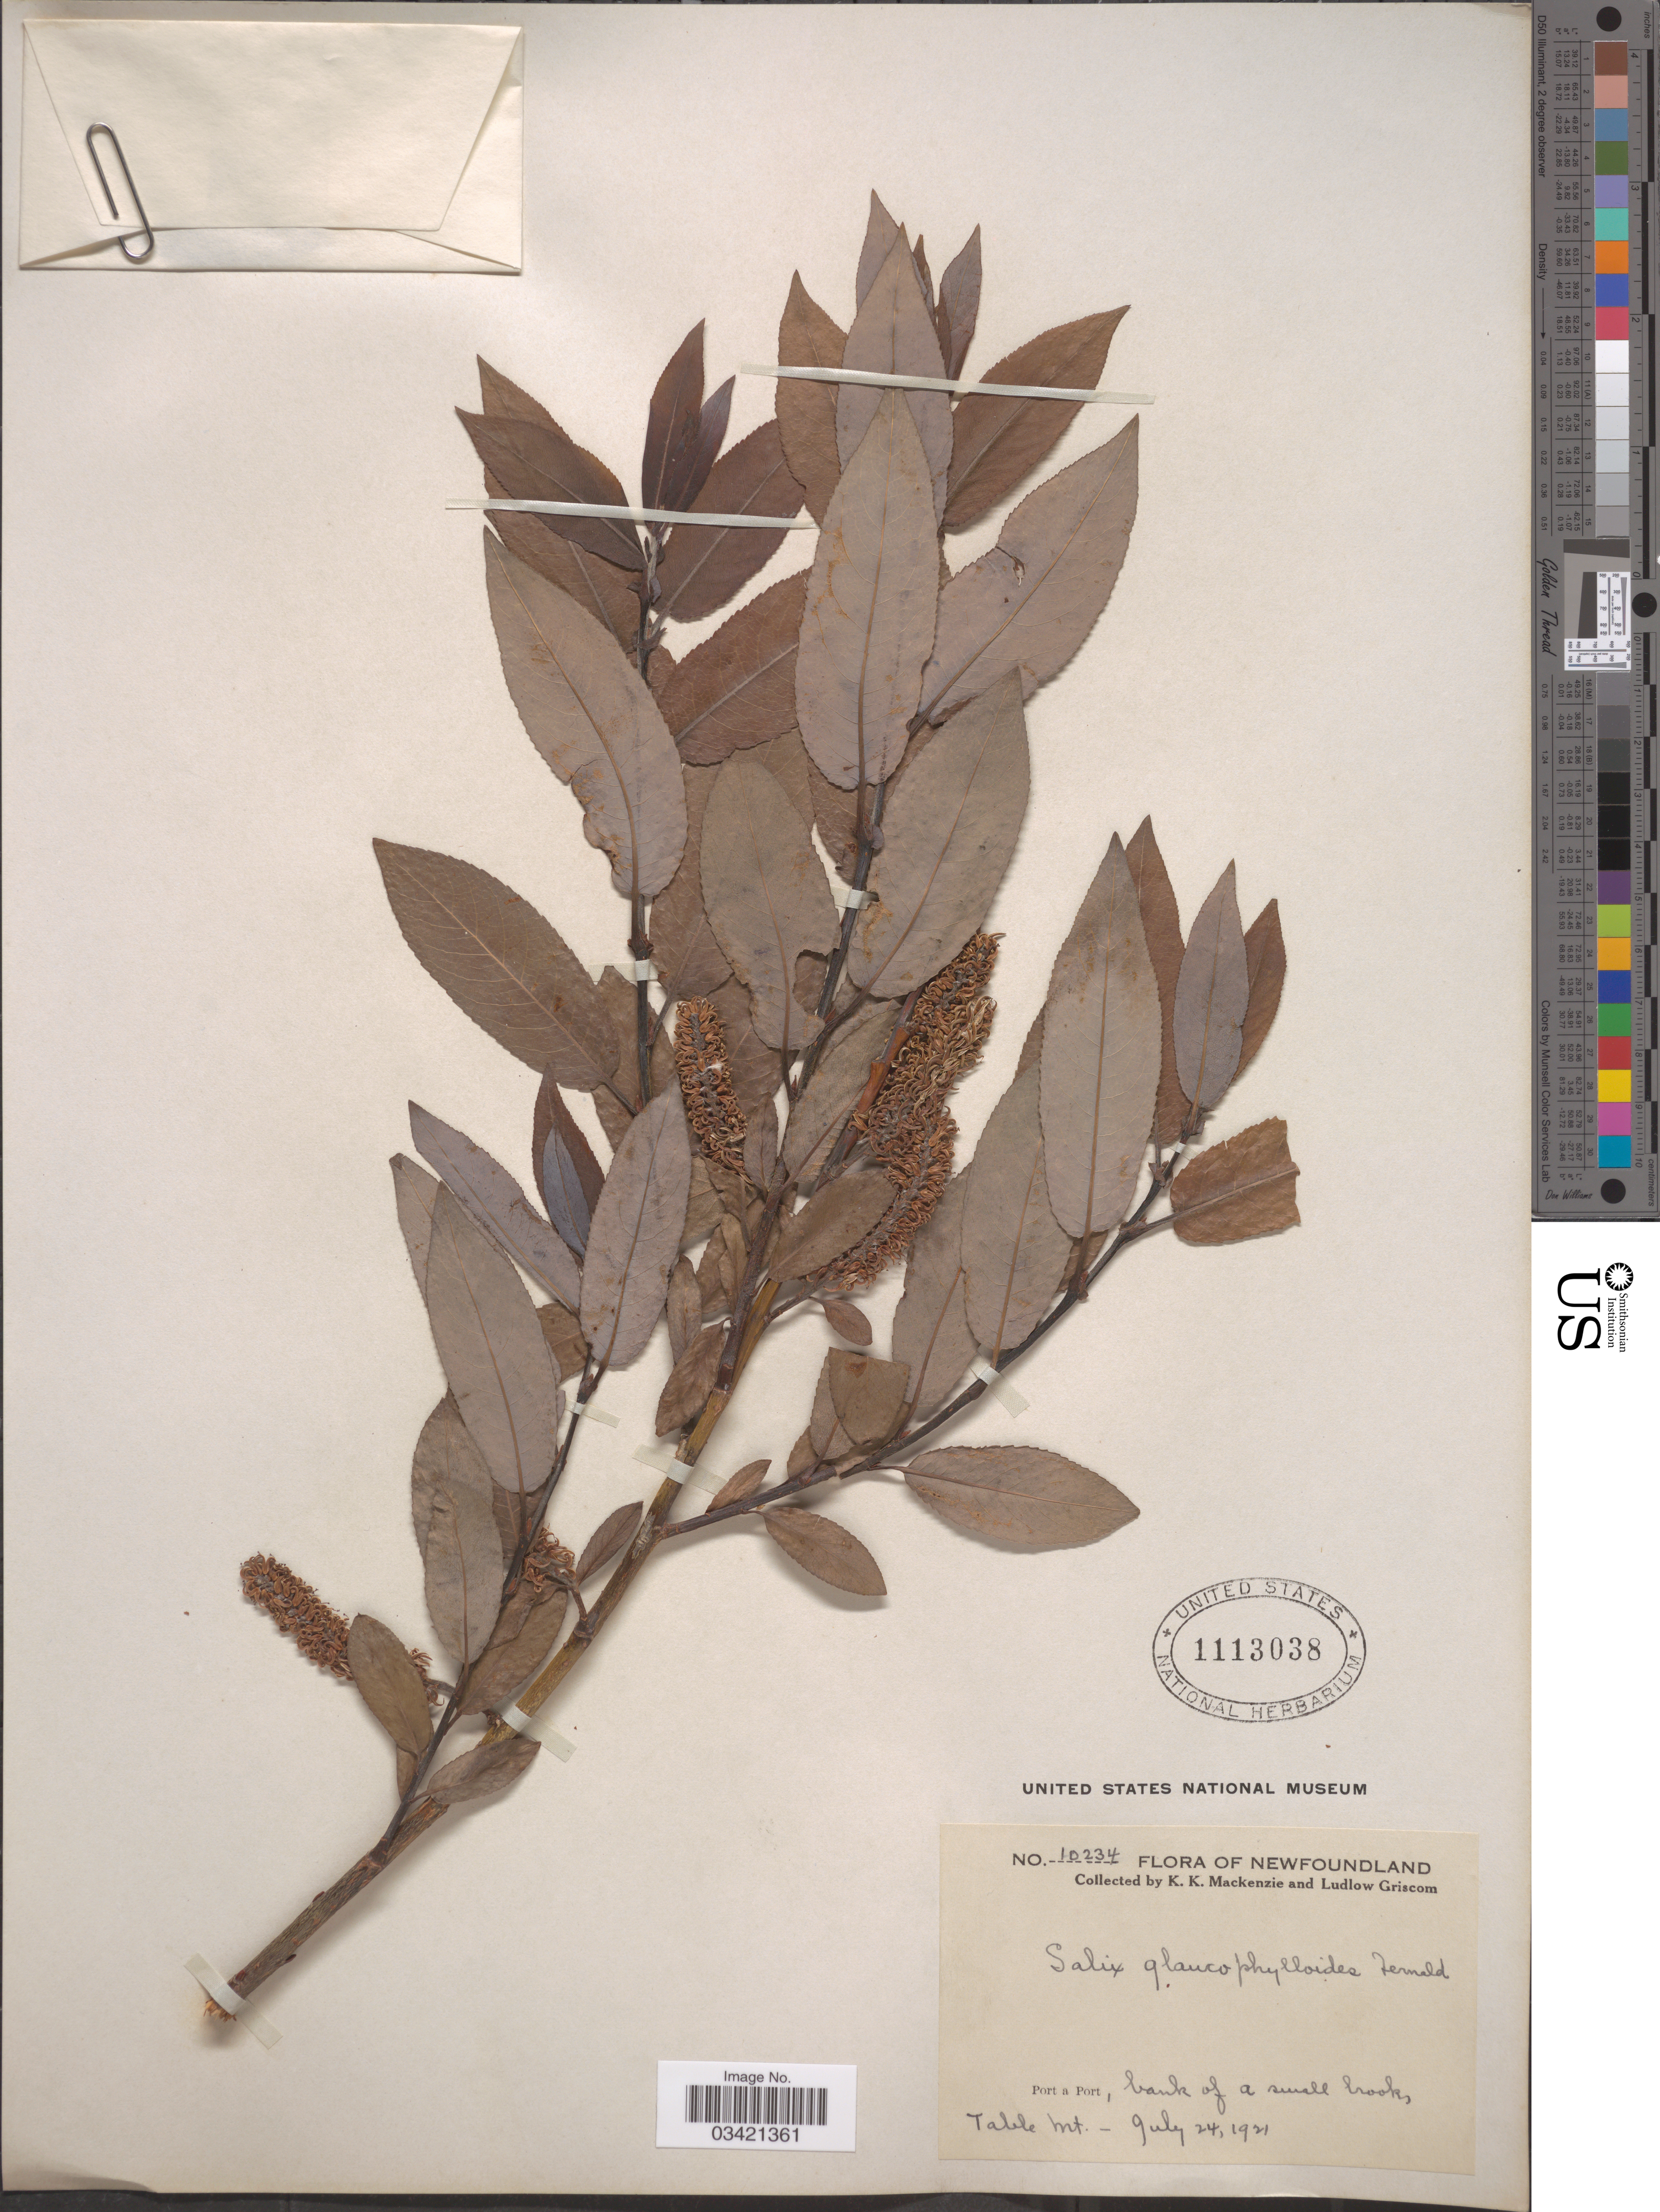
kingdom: Plantae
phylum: Tracheophyta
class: Magnoliopsida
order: Malpighiales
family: Salicaceae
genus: Salix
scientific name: Salix glaucophylla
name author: Andersson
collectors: K. K. Mackenzie & L. Griscom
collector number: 10234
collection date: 1921-07-24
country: Canada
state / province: Newfoundland and Labrador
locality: Port a Port, bank of a small brook. Table Mt.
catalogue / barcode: US 1113038